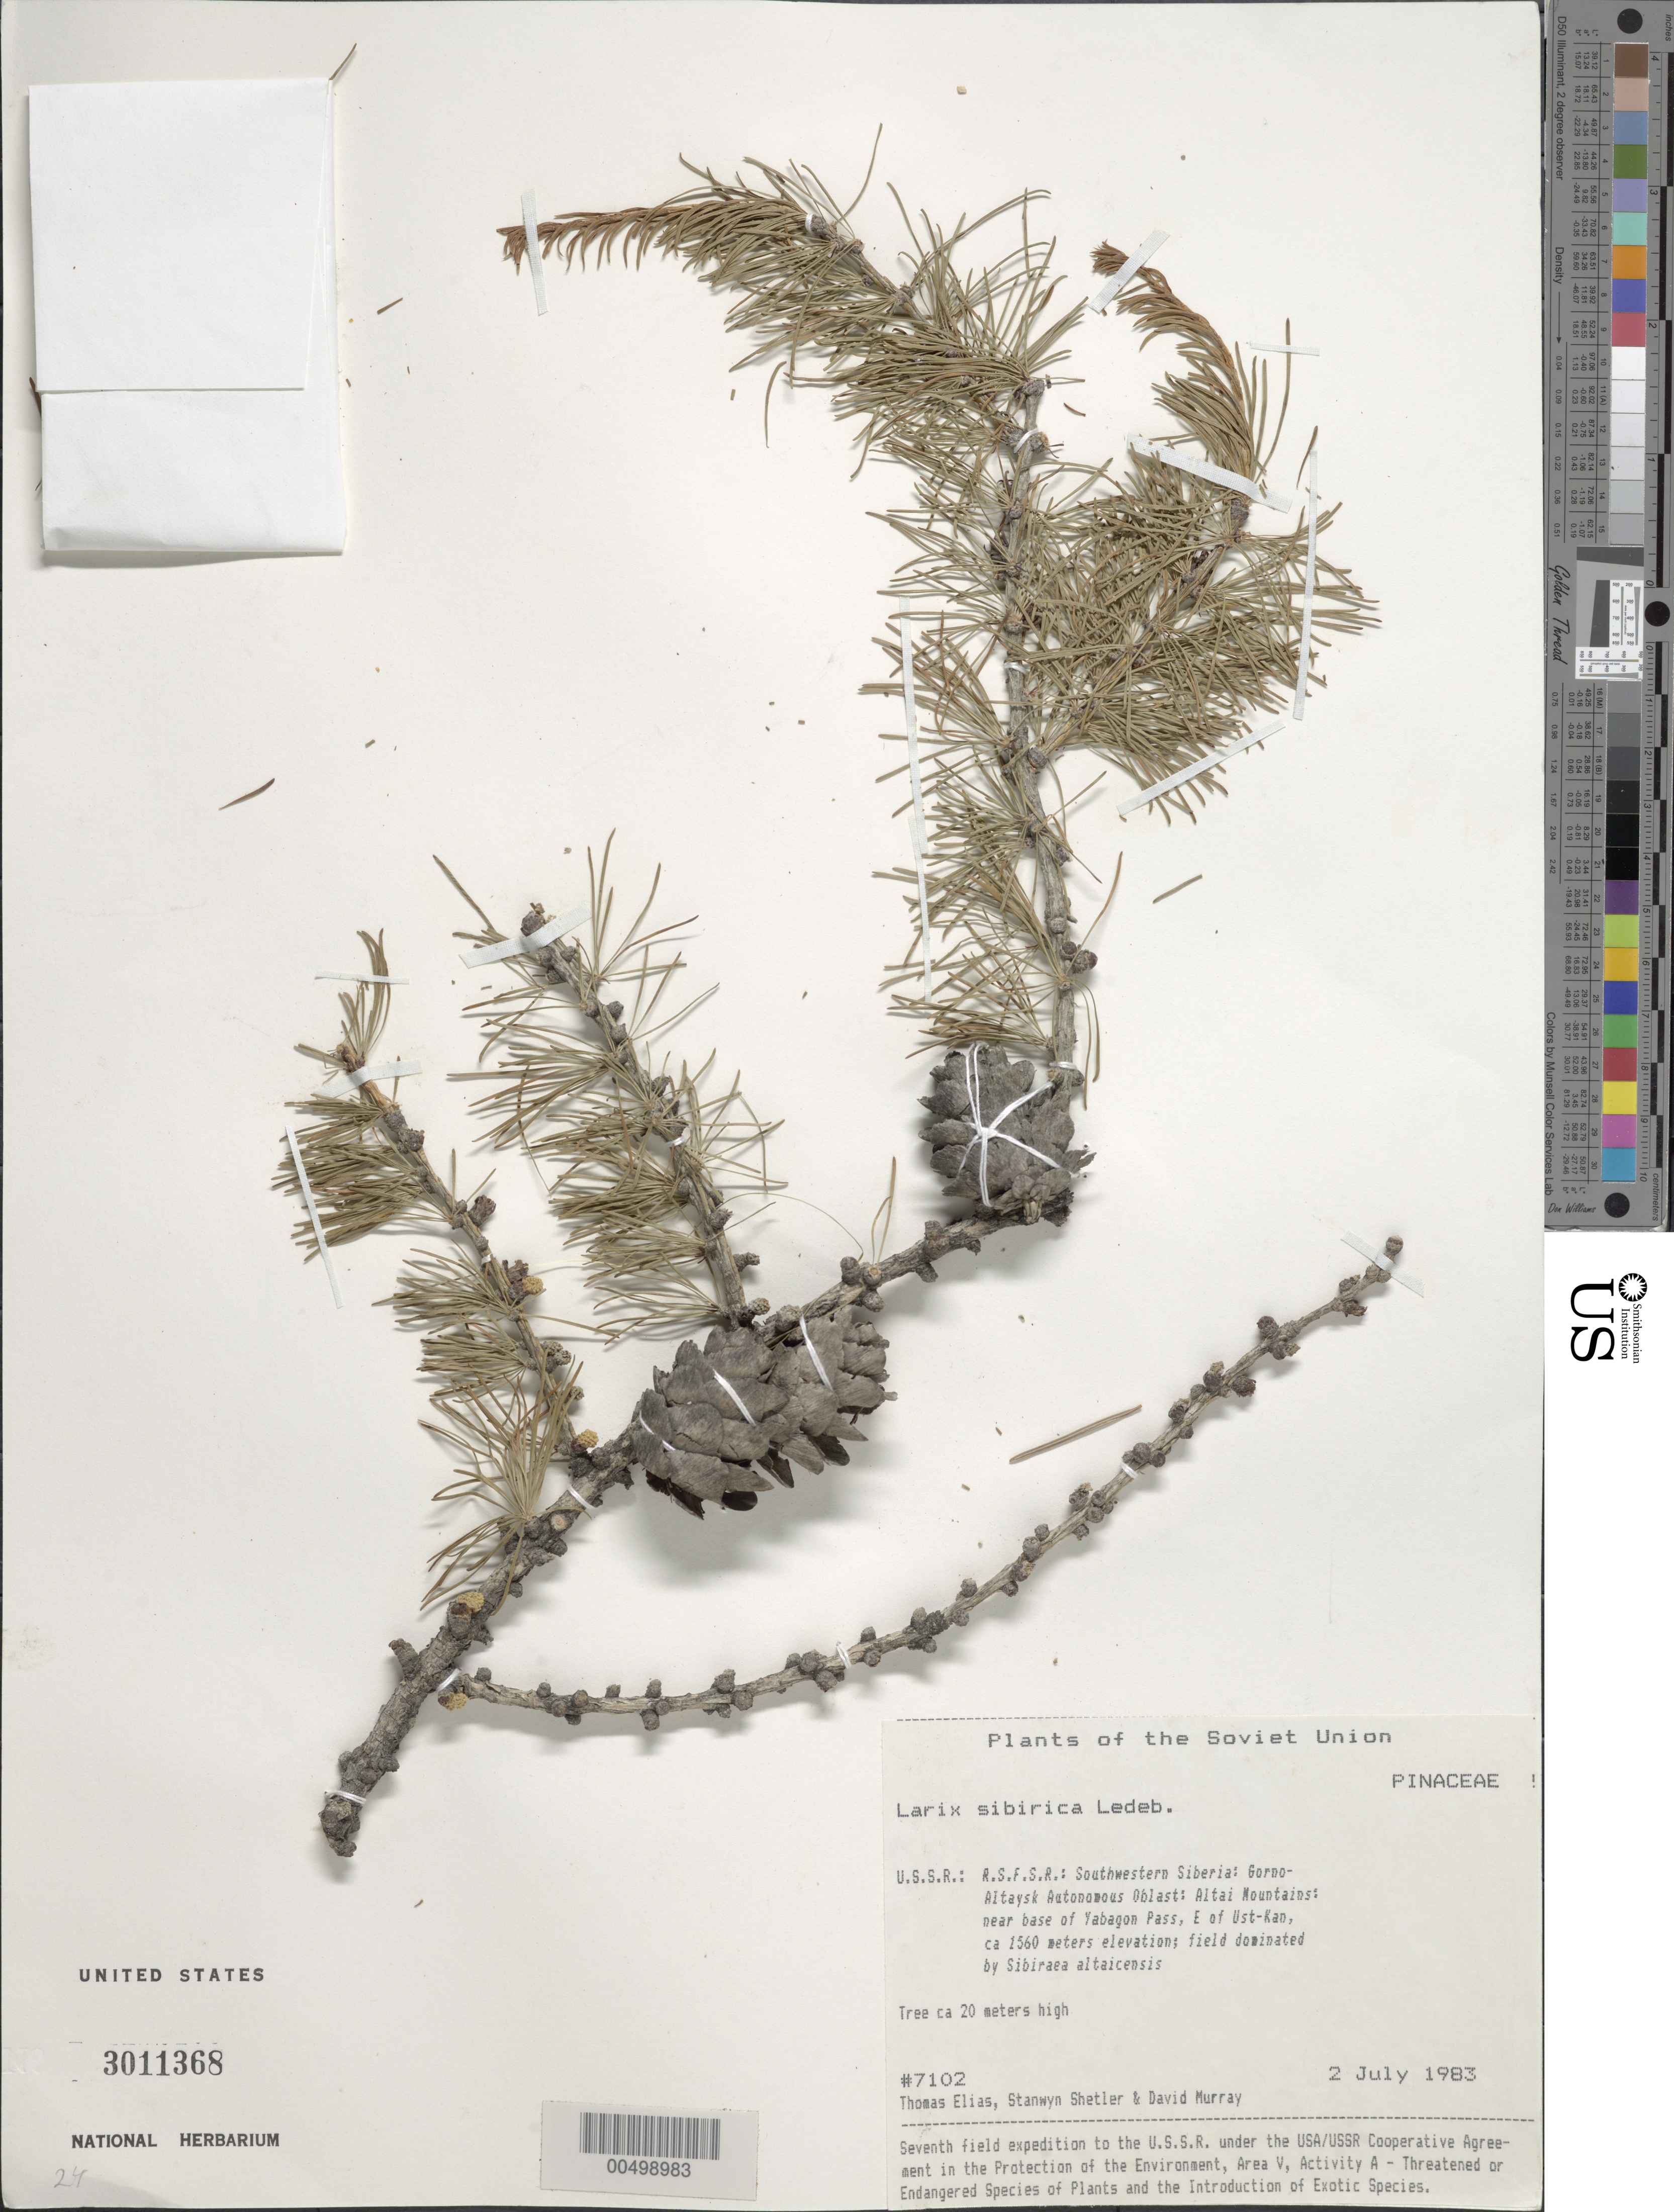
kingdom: Plantae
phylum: Tracheophyta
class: Pinopsida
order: Pinales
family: Pinaceae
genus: Larix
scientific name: Larix sibirica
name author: Ledeb.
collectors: T. Elias, S. Shetler & D. F. Murray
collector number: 7102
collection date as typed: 02 Jul 1983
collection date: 1983-07-02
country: Russian Federation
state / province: Altai Republic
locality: Altai Mountains, near base of Yabagon Pass, E of Ust-Kan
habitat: field dominated by Sibiriceae altaiensis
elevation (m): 1560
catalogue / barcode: US 3011368